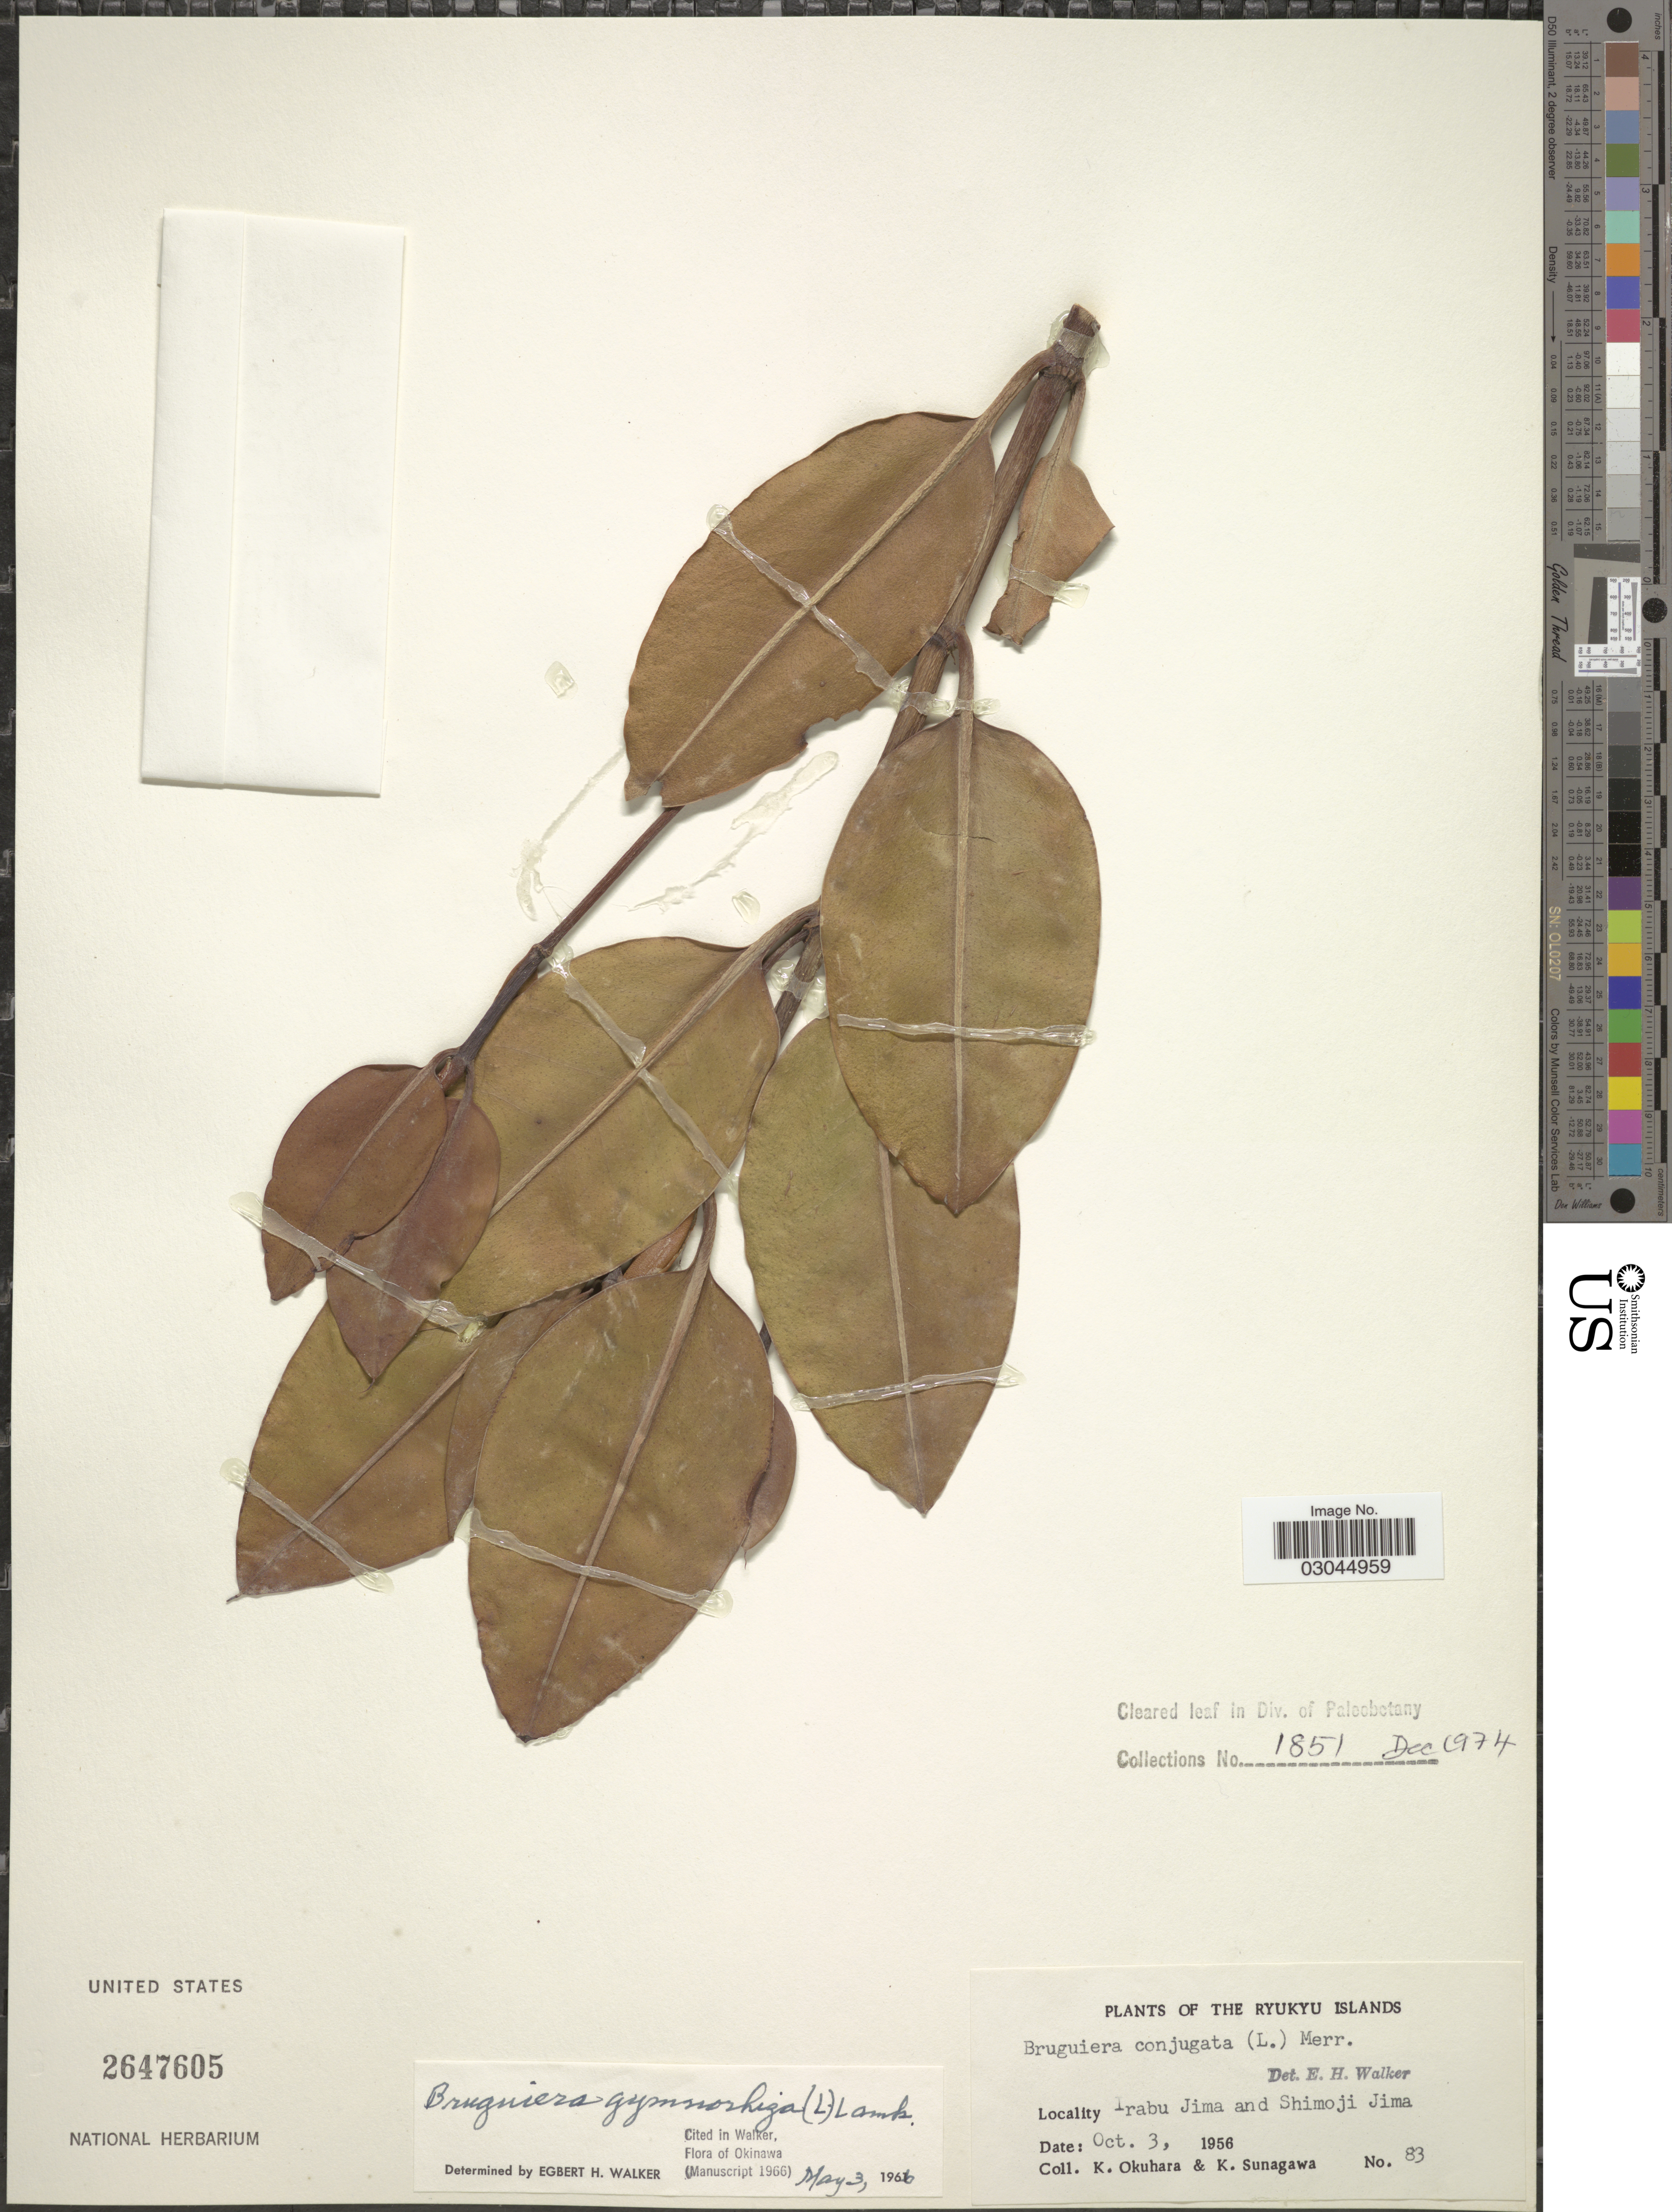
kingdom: Plantae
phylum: Tracheophyta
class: Magnoliopsida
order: Malpighiales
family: Rhizophoraceae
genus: Bruguiera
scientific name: Bruguiera gymnorhiza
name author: (L.) Savigny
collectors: K. Okuhara & K. Sunagawa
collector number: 83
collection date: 1956-10-03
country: Japan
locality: The Ryukyu Islands, Irabu Jima and Shimoji Jima.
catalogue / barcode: US 2647605